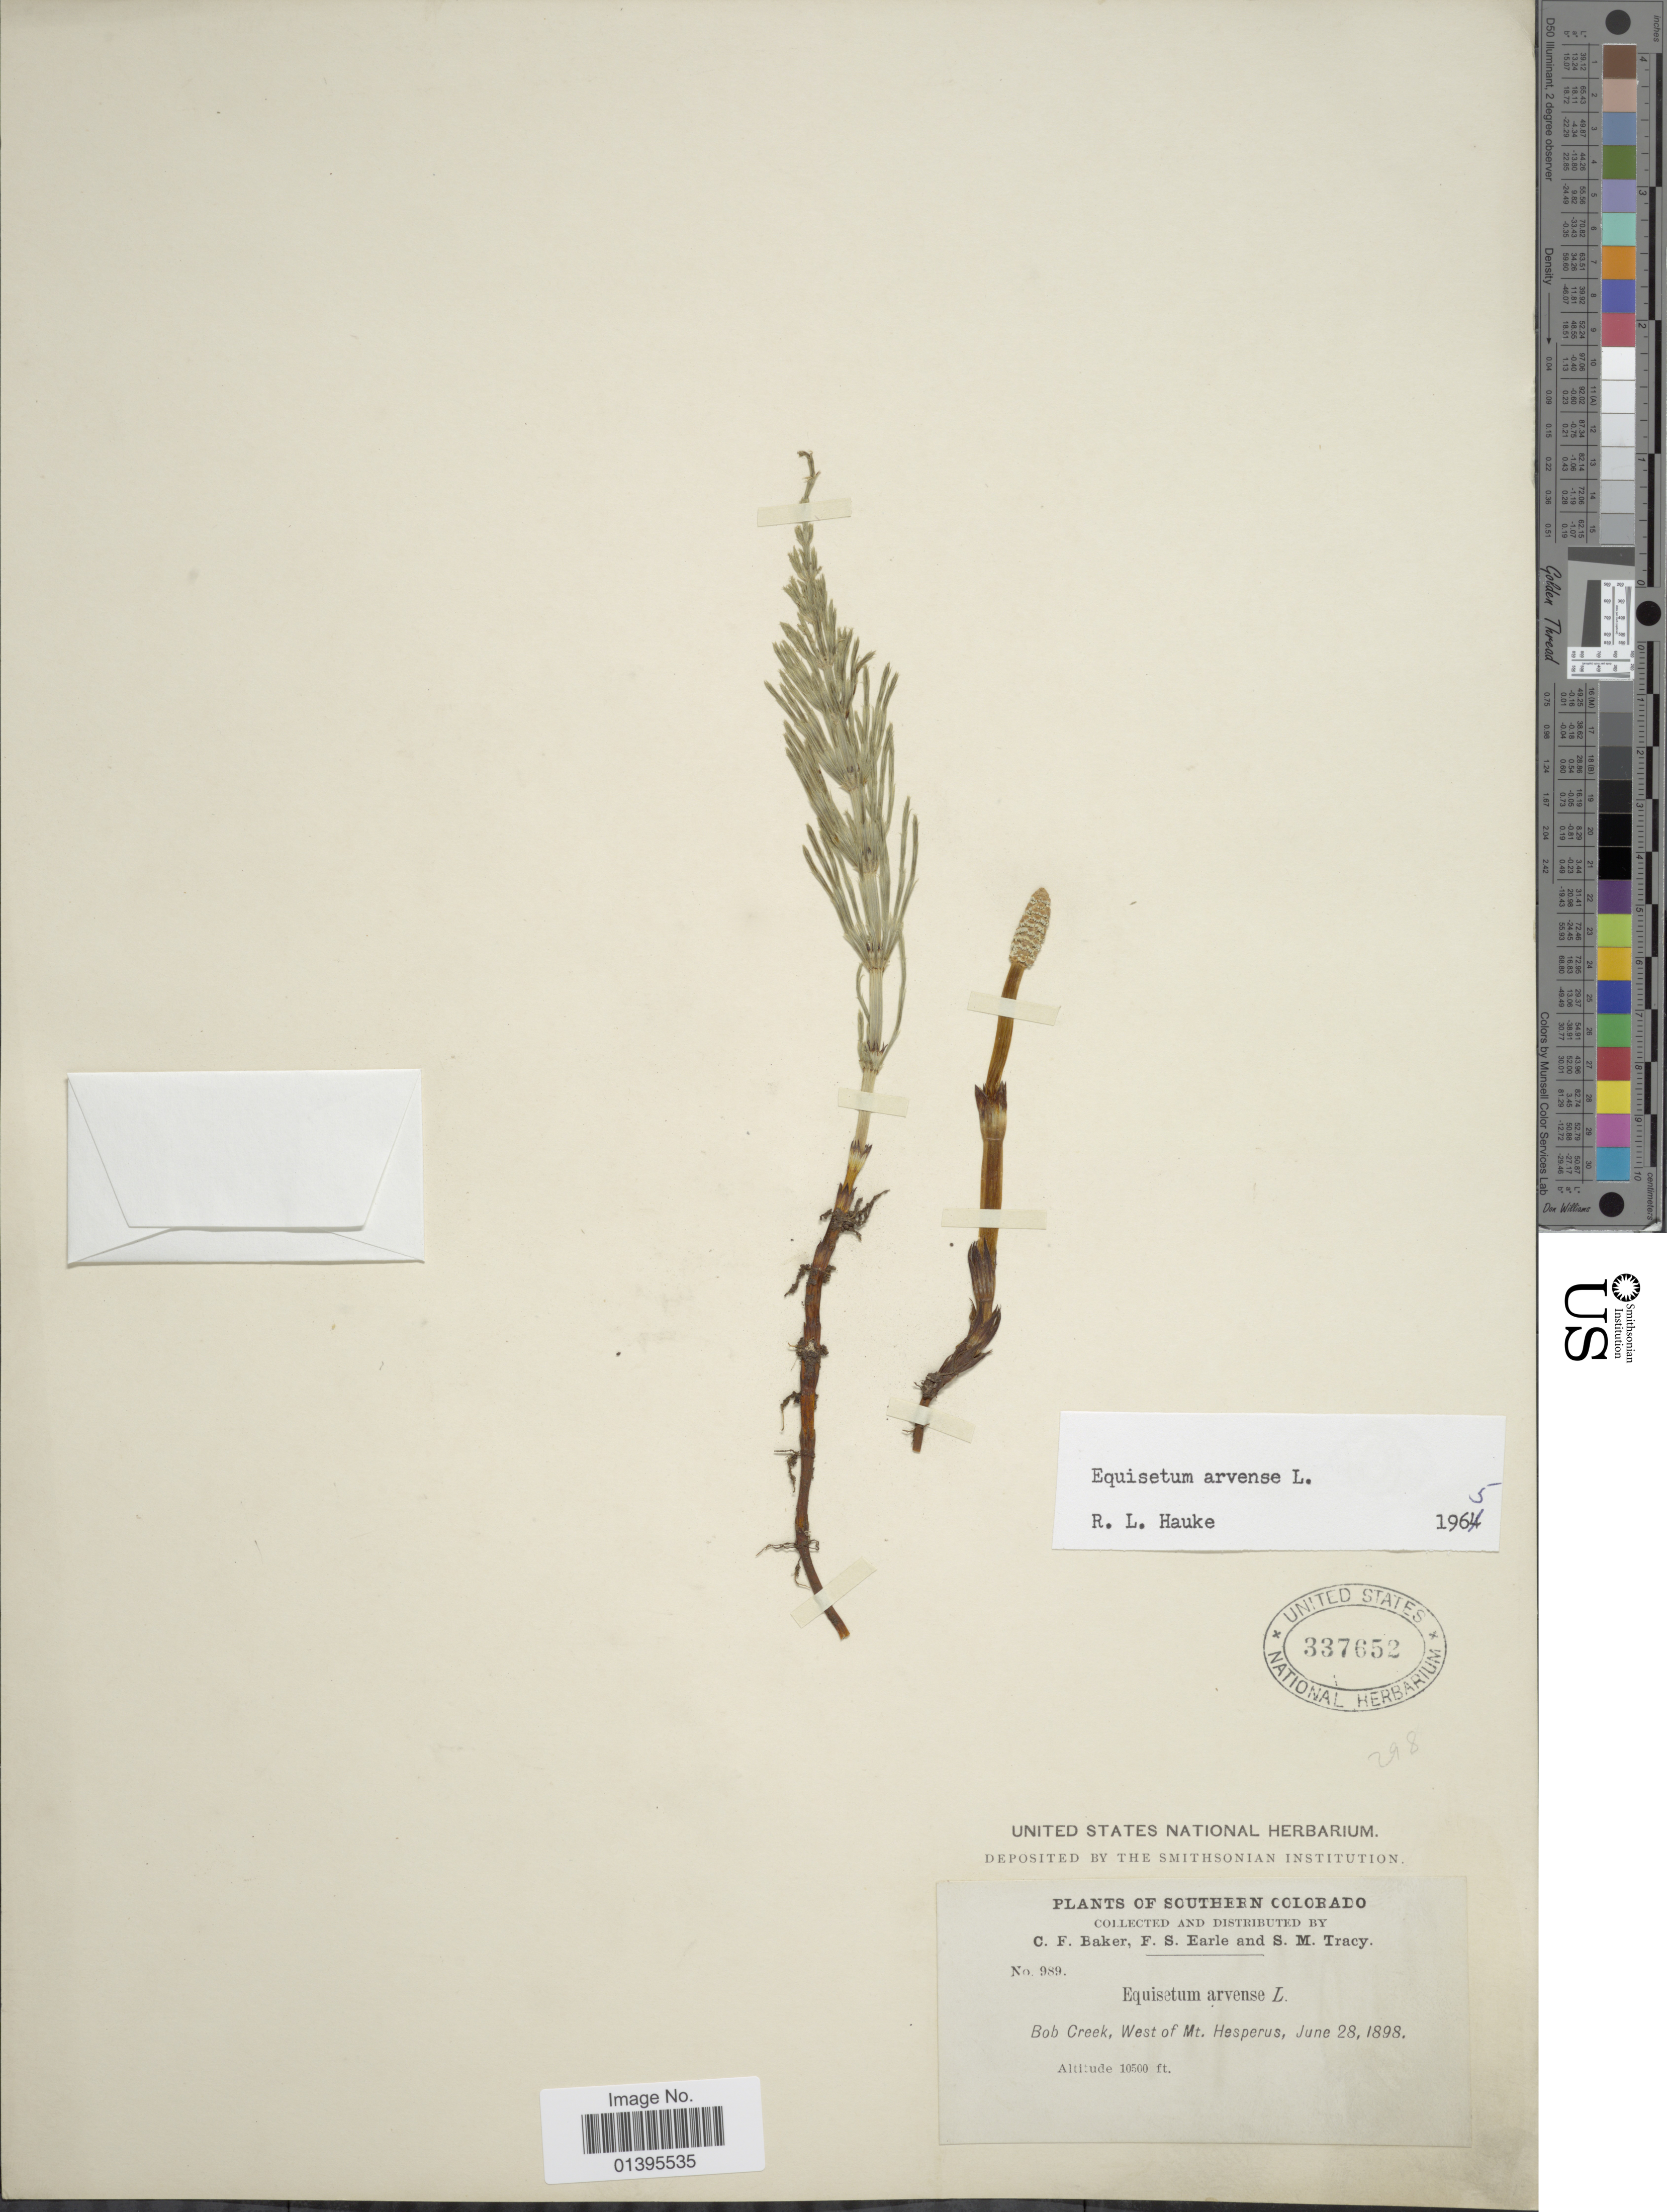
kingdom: Plantae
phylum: Tracheophyta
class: Polypodiopsida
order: Equisetales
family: Equisetaceae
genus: Equisetum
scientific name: Equisetum arvense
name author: L.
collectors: C. F. Baker, F. S. Earle & S. M. Tracy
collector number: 989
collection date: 1898-06-28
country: United States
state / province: Colorado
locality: Southern Colorado, Bob Creek, West of Mt. Hesperus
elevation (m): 3200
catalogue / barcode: US 337652